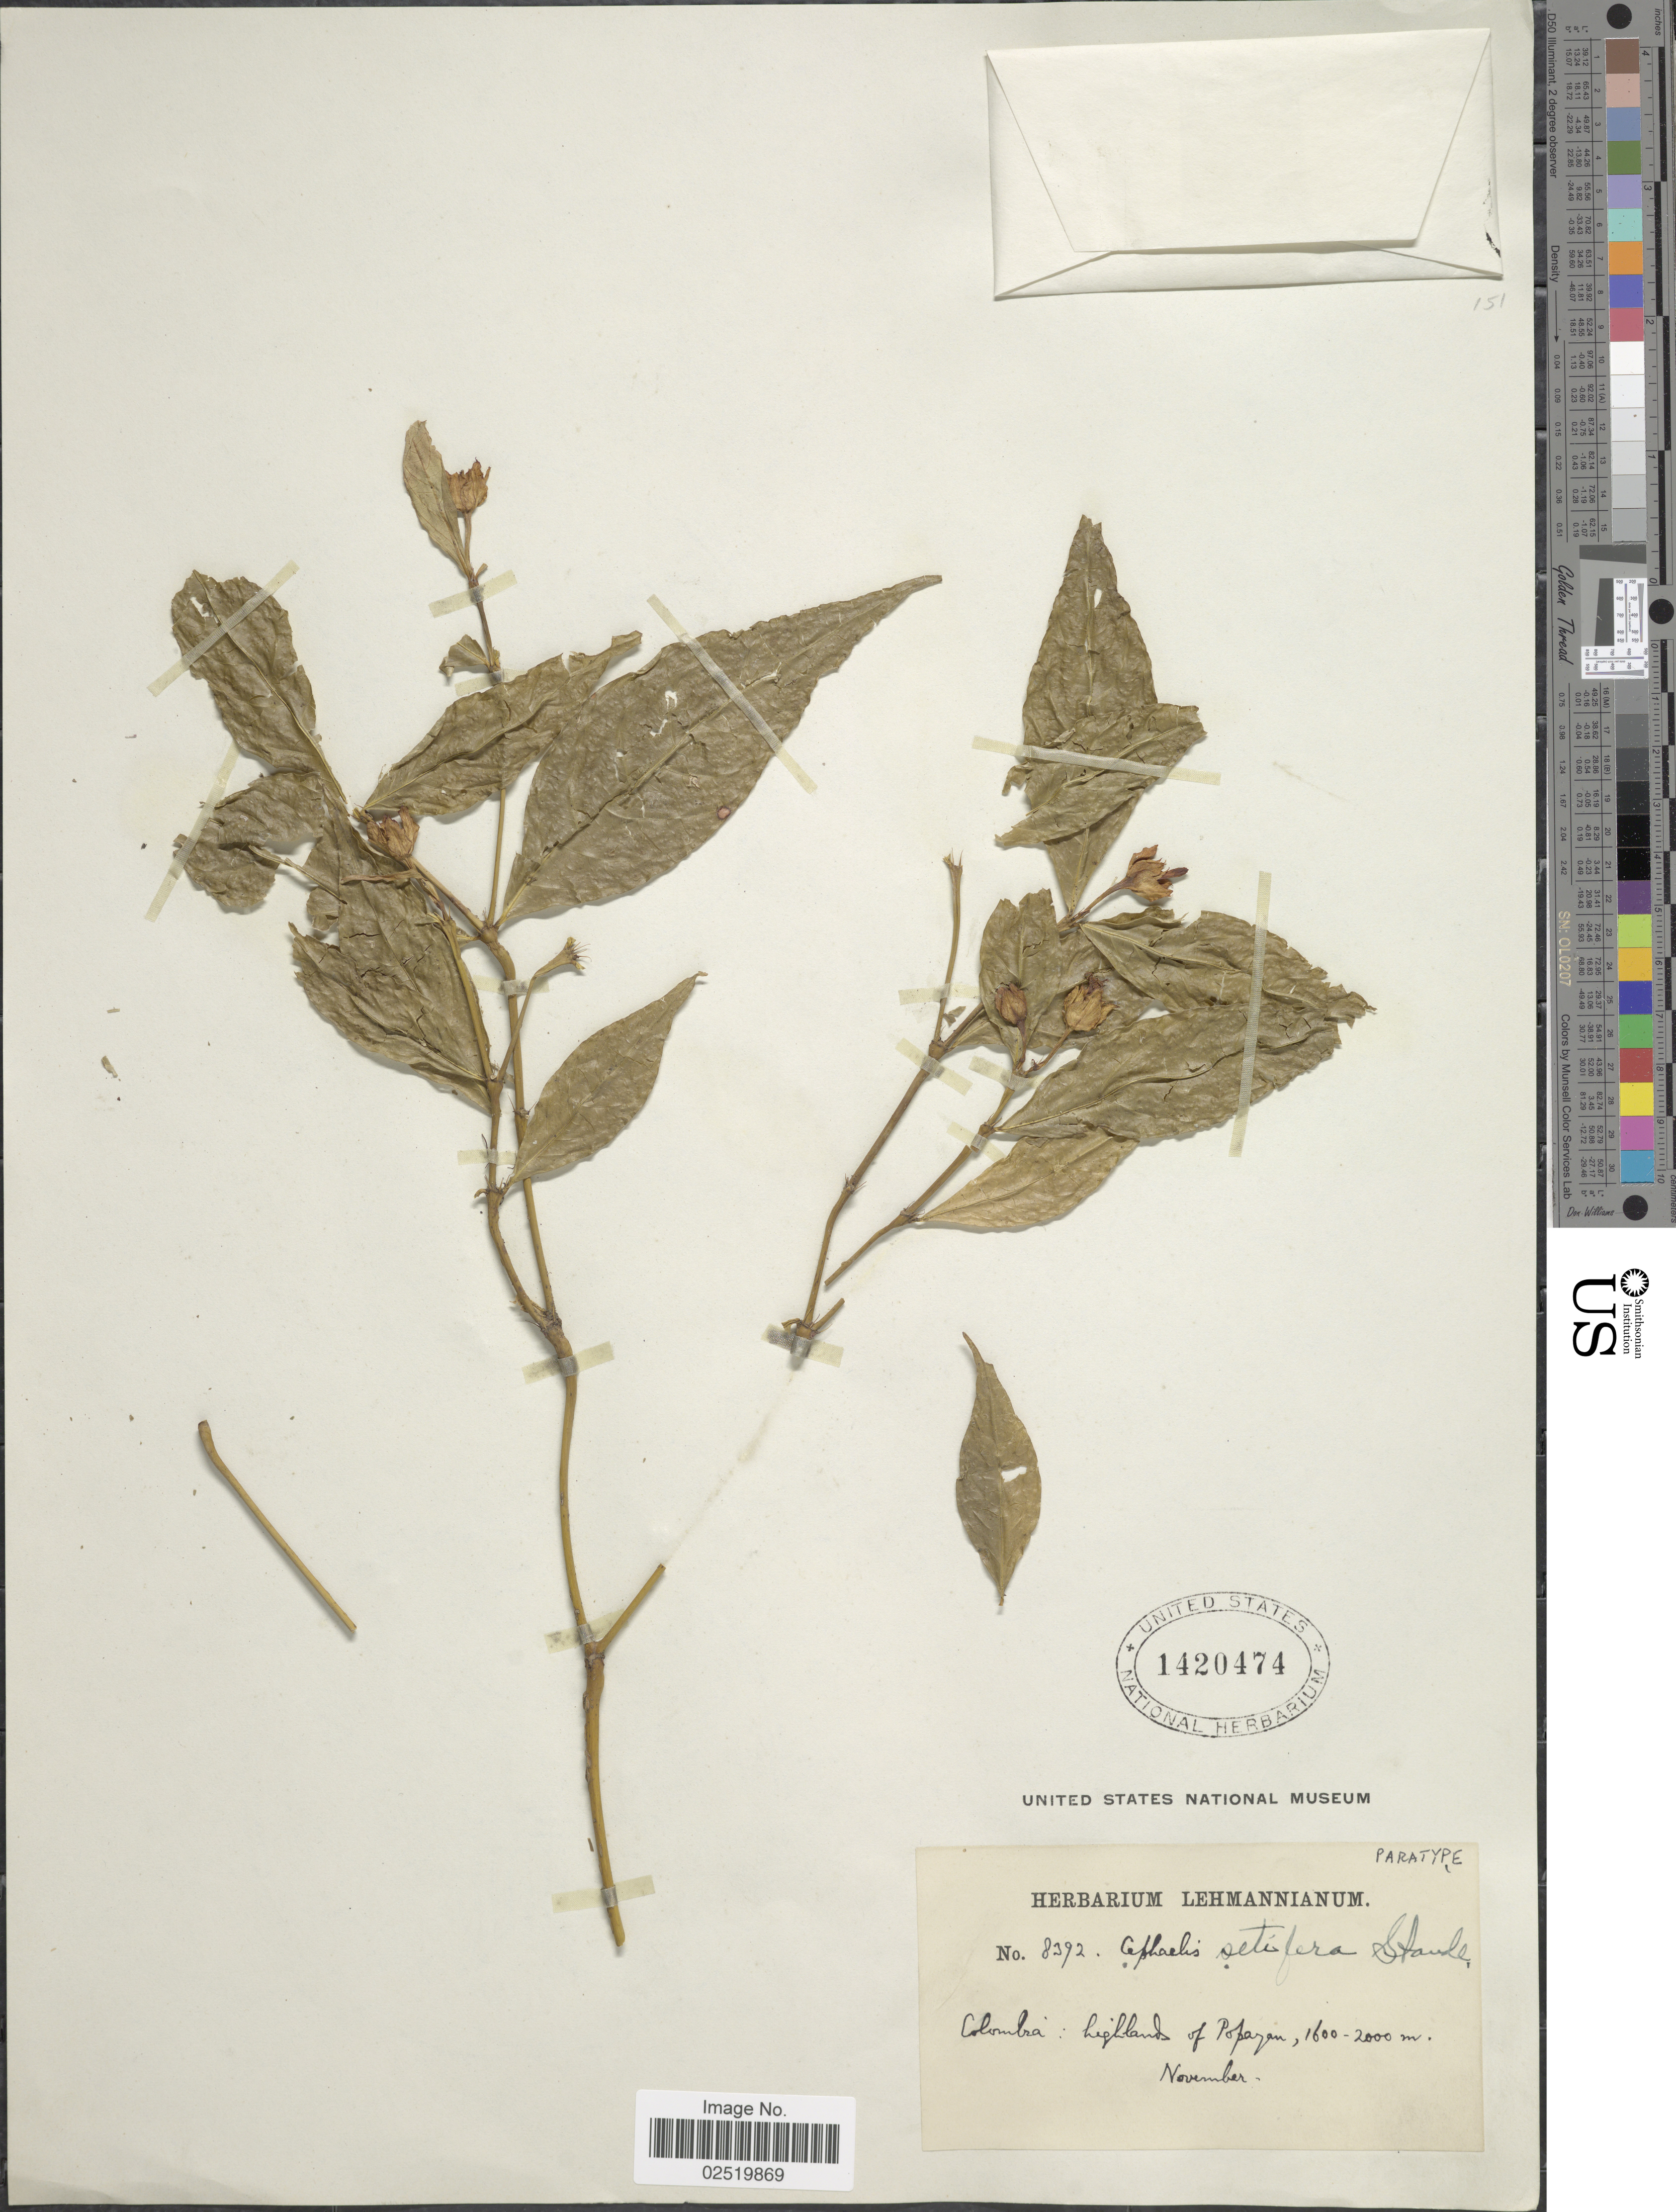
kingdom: Plantae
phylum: Tracheophyta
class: Magnoliopsida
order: Gentianales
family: Rubiaceae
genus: Psychotria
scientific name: Psychotria ostreophora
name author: (Wernham) C.M. Taylor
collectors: ex herb. Lehmannianum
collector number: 8392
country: Colombia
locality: Highlands of Popayan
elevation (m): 1600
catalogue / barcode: US 1420474